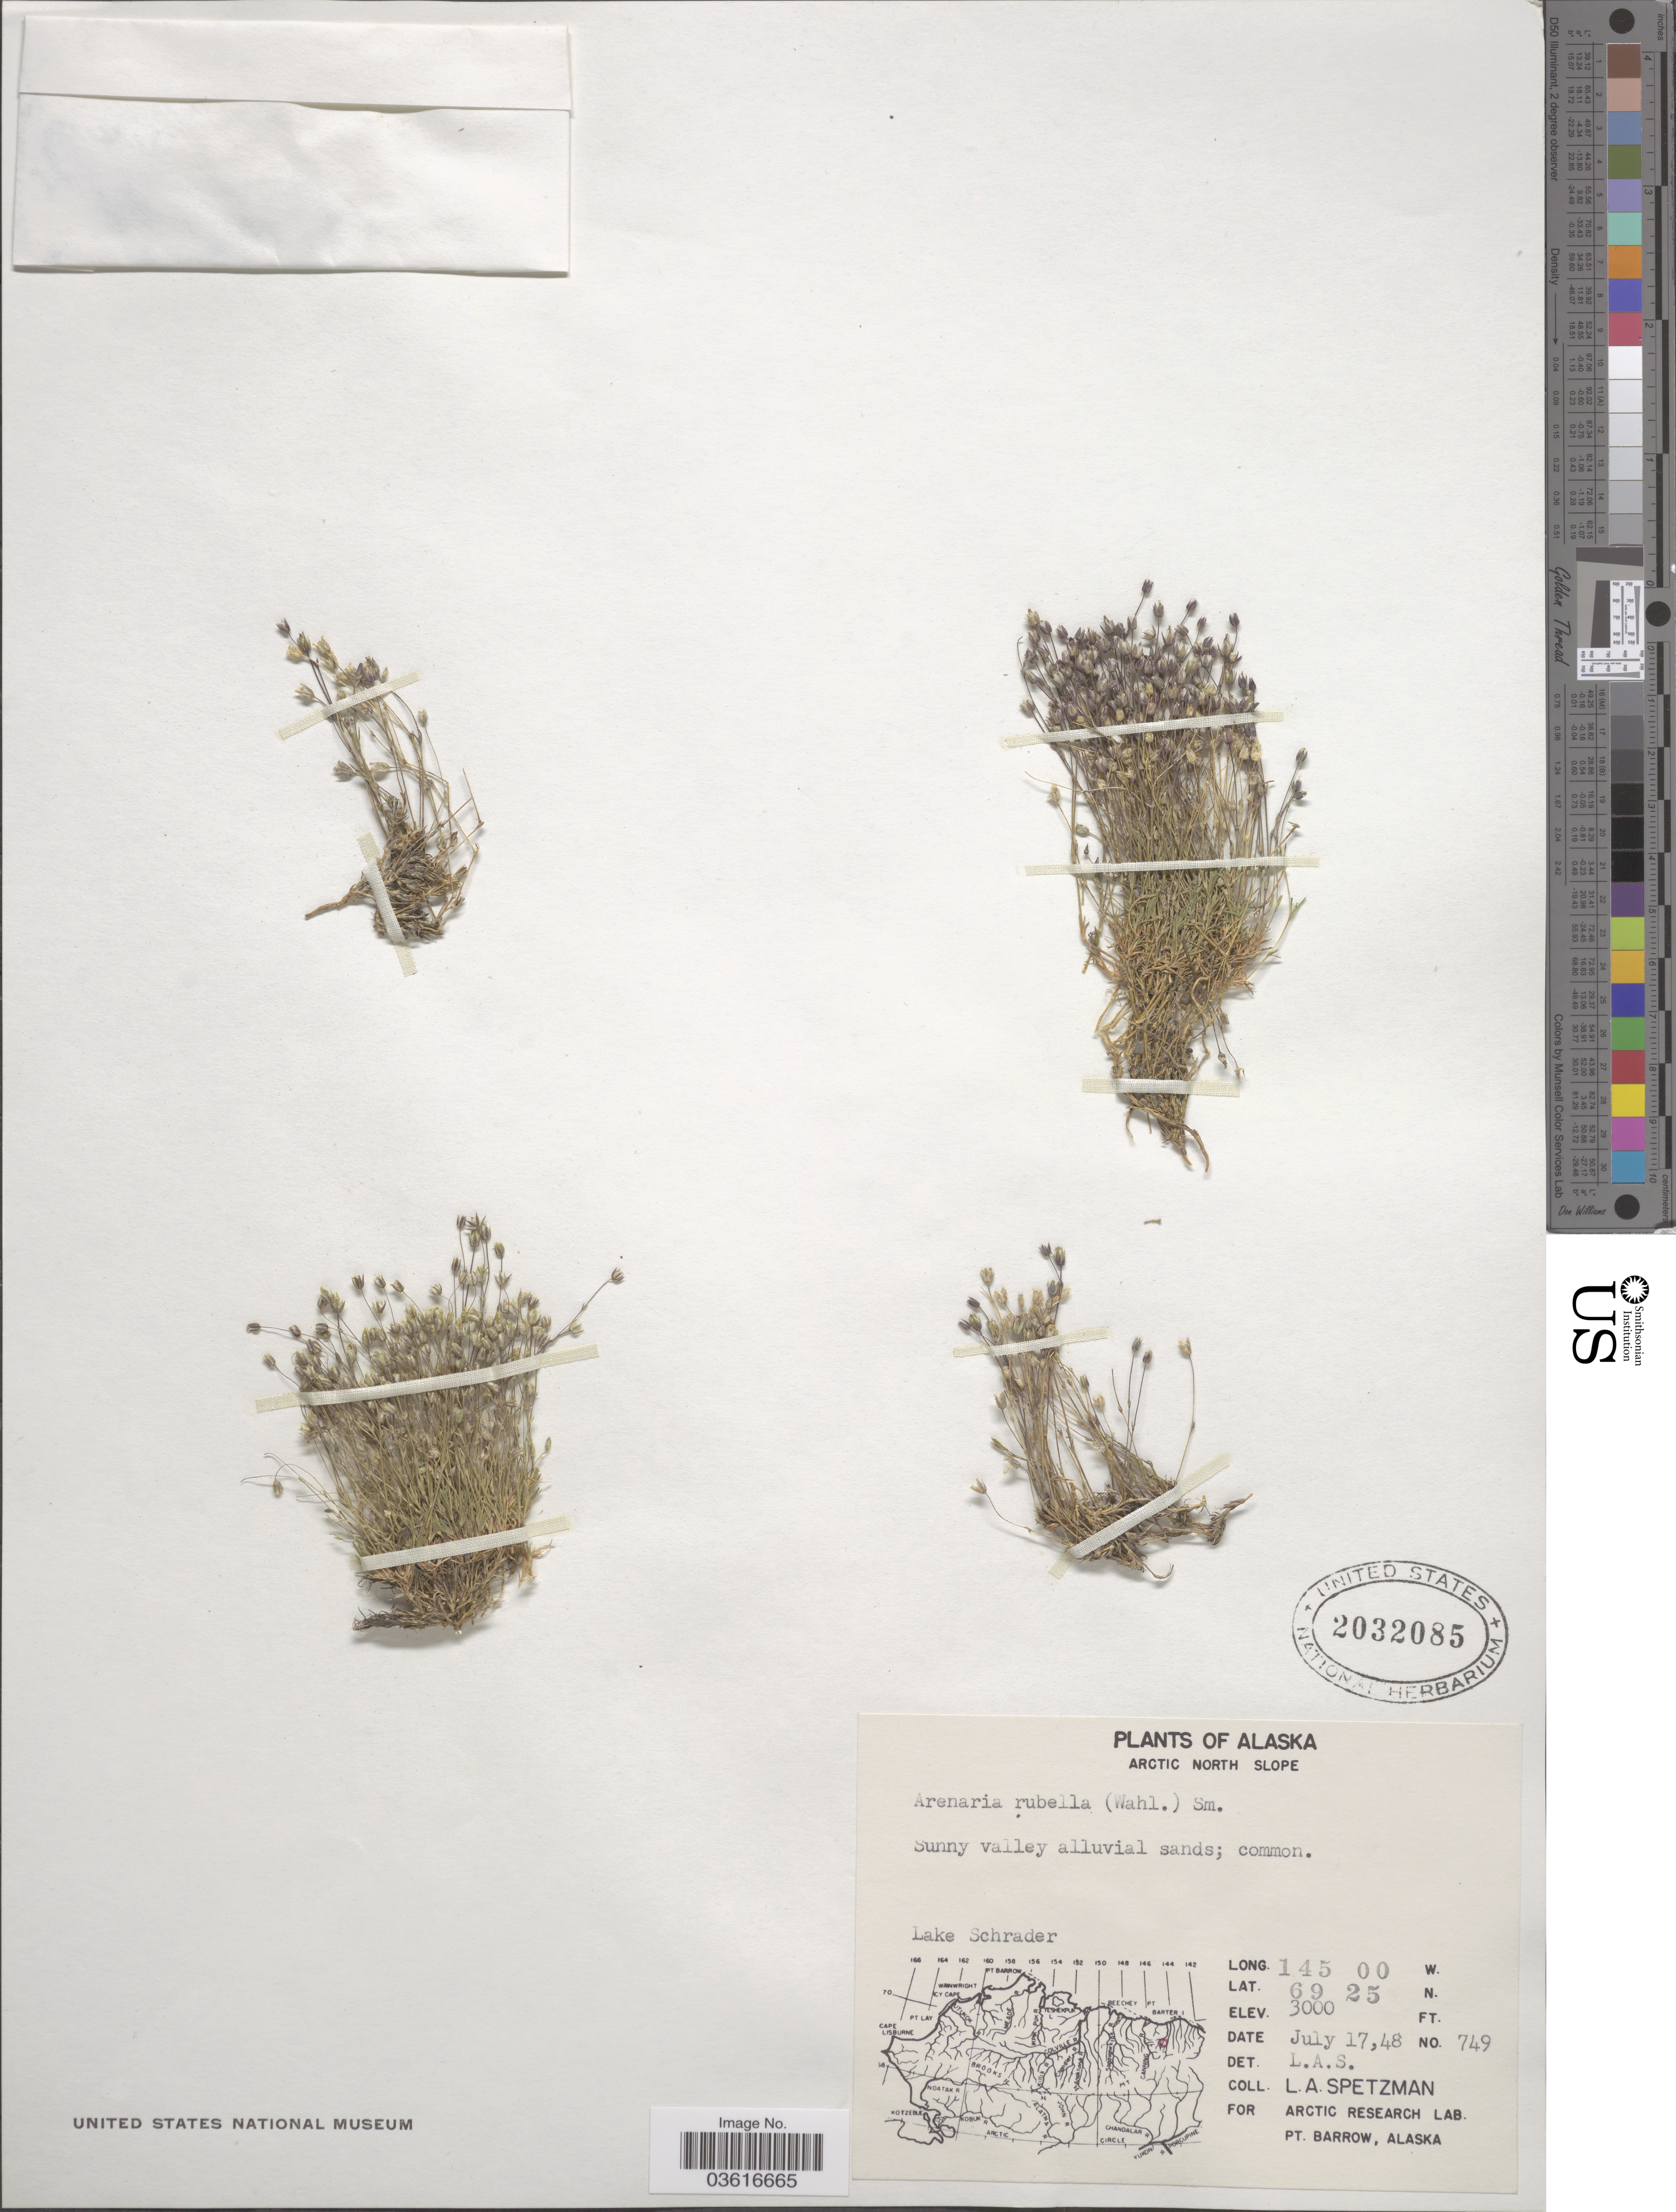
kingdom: Plantae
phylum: Tracheophyta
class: Magnoliopsida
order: Caryophyllales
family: Caryophyllaceae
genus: Minuartia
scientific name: Minuartia rubella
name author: (Wahlenb.) Hiern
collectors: L. Spetzman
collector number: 749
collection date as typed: Transcribed d/m/y: 17/7/48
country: United States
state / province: Alaska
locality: Arctic North Slope. Lake Schrader.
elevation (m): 914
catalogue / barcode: US 2032085